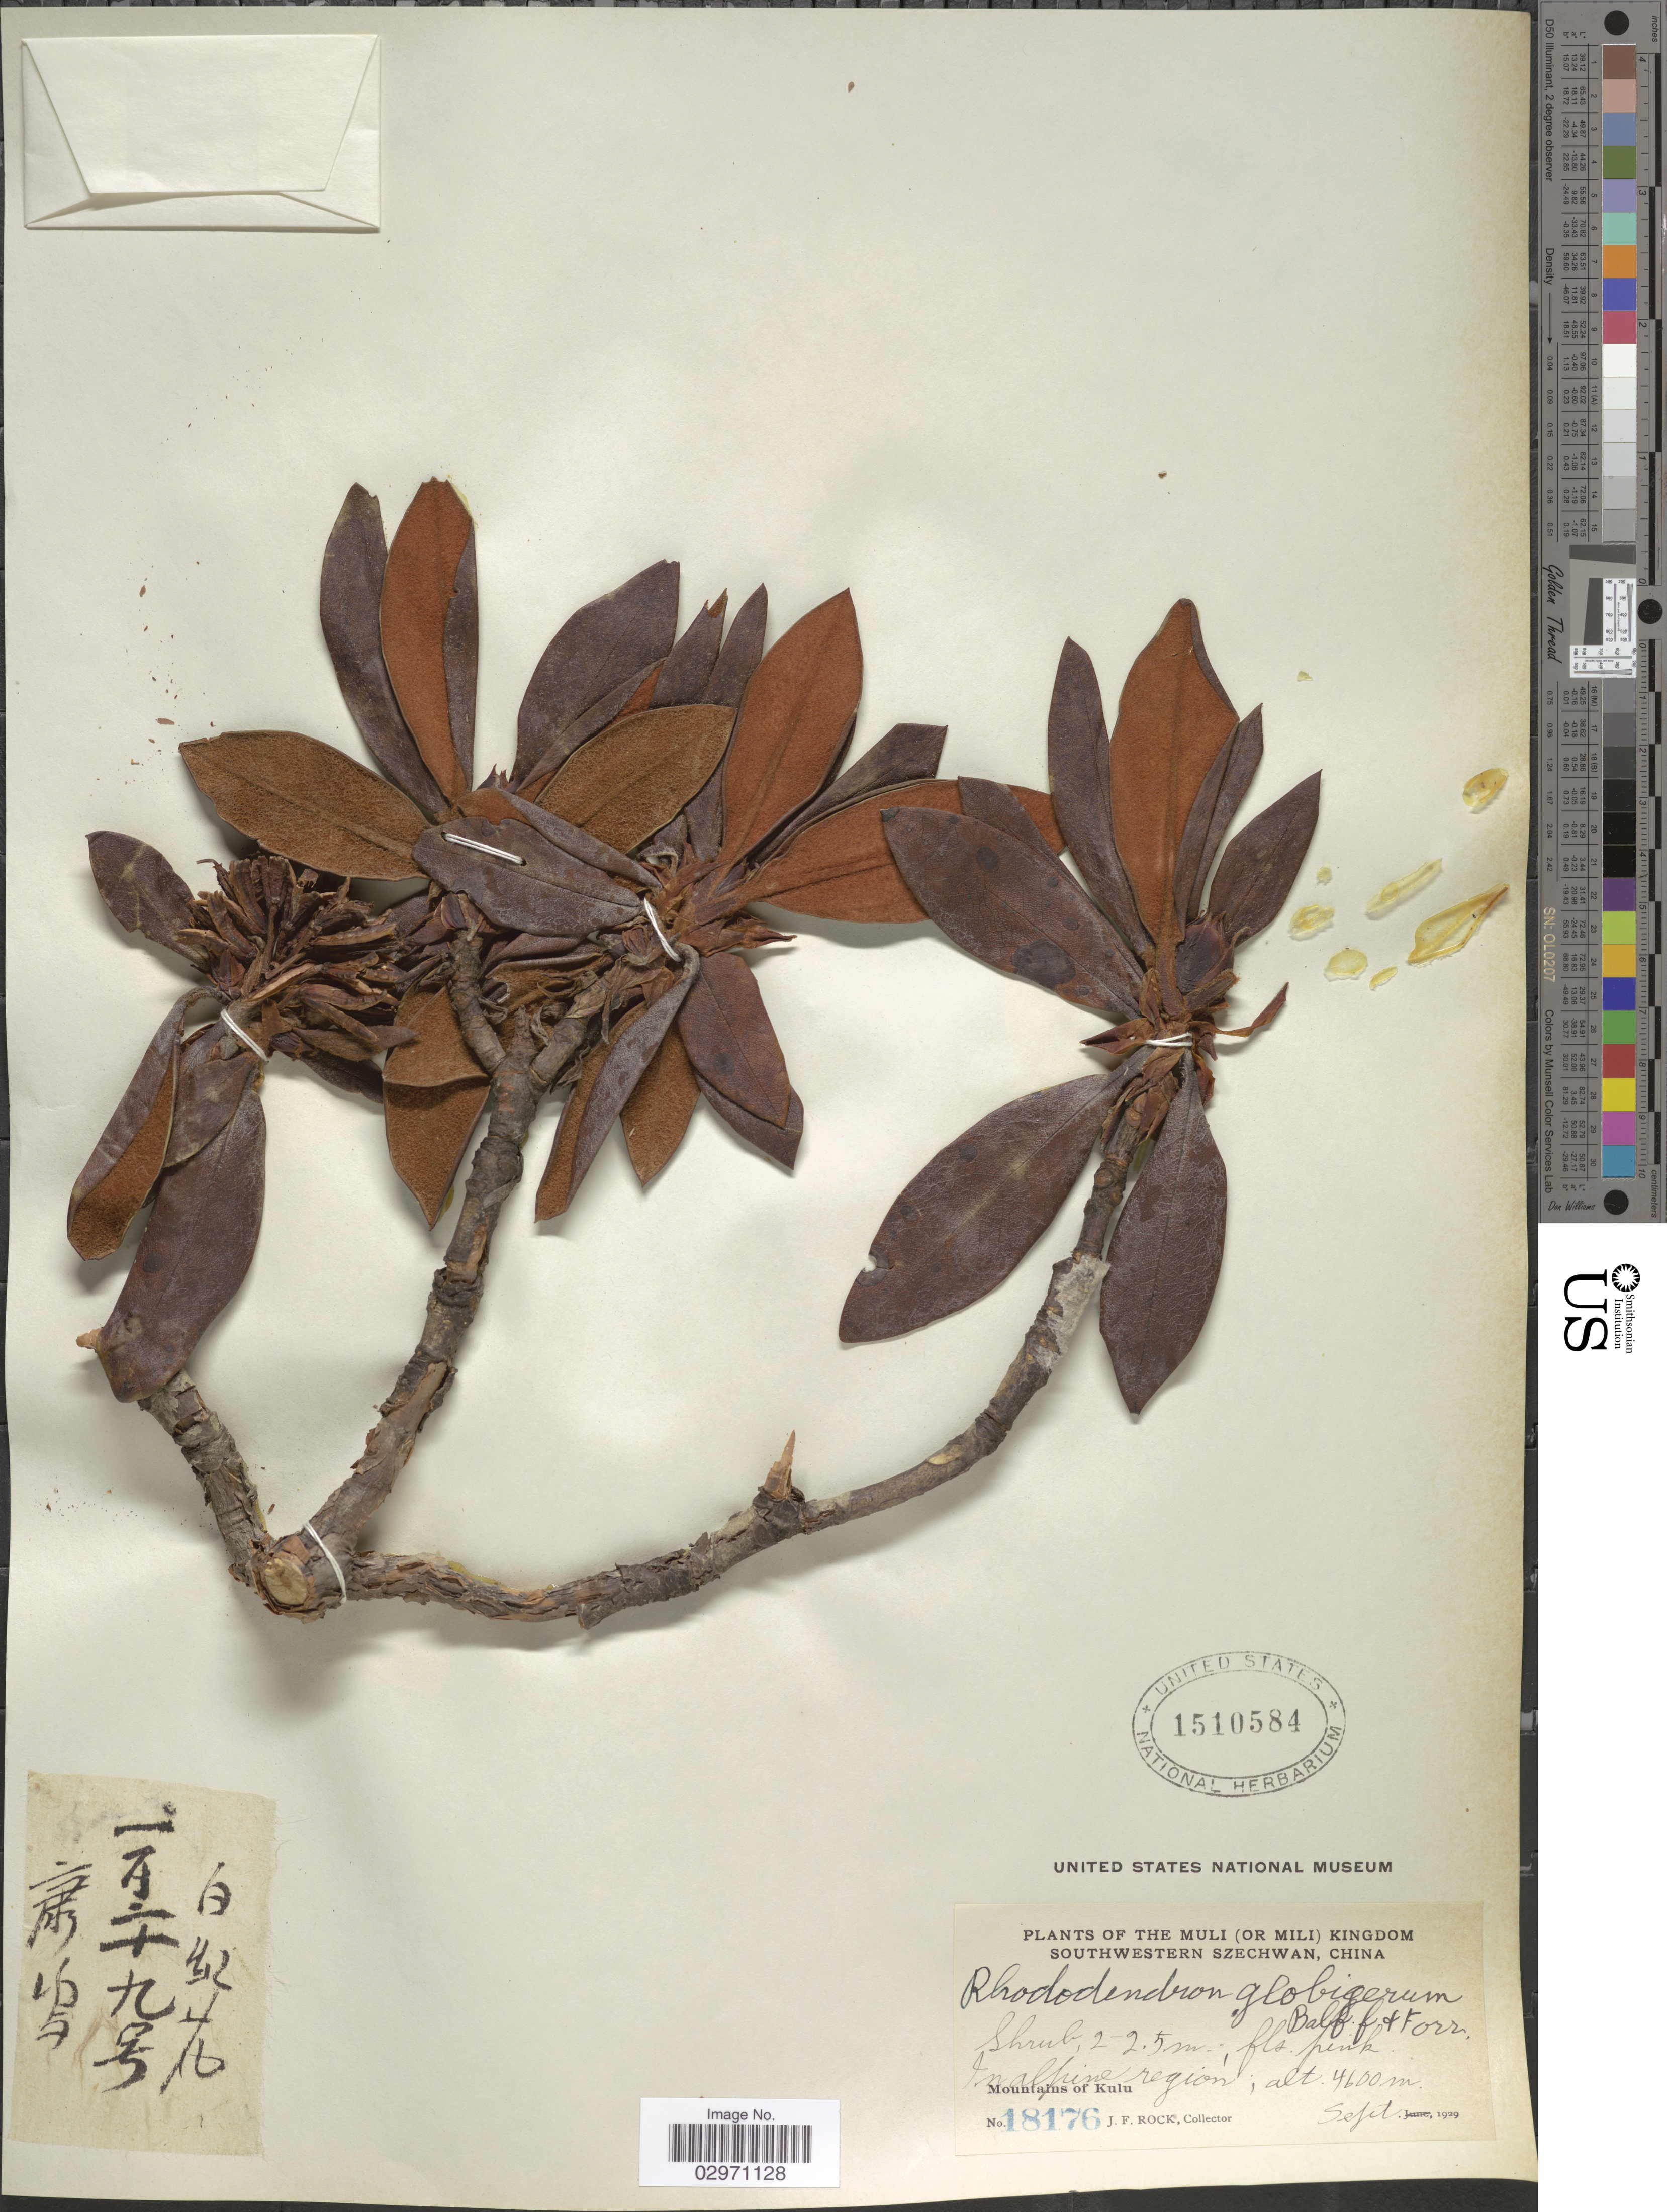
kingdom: Plantae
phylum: Tracheophyta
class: Magnoliopsida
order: Ericales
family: Ericaceae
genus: Rhododendron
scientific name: Rhododendron globigerum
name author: Balf. f. & Forrest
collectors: J. Rock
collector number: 18176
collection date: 1929-09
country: China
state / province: Sichuan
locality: Muli (or Mili) Kingdom. Southwestern Szechwan. Mountains of Kulu. In alpine regions.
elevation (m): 4600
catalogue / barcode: US 1510584